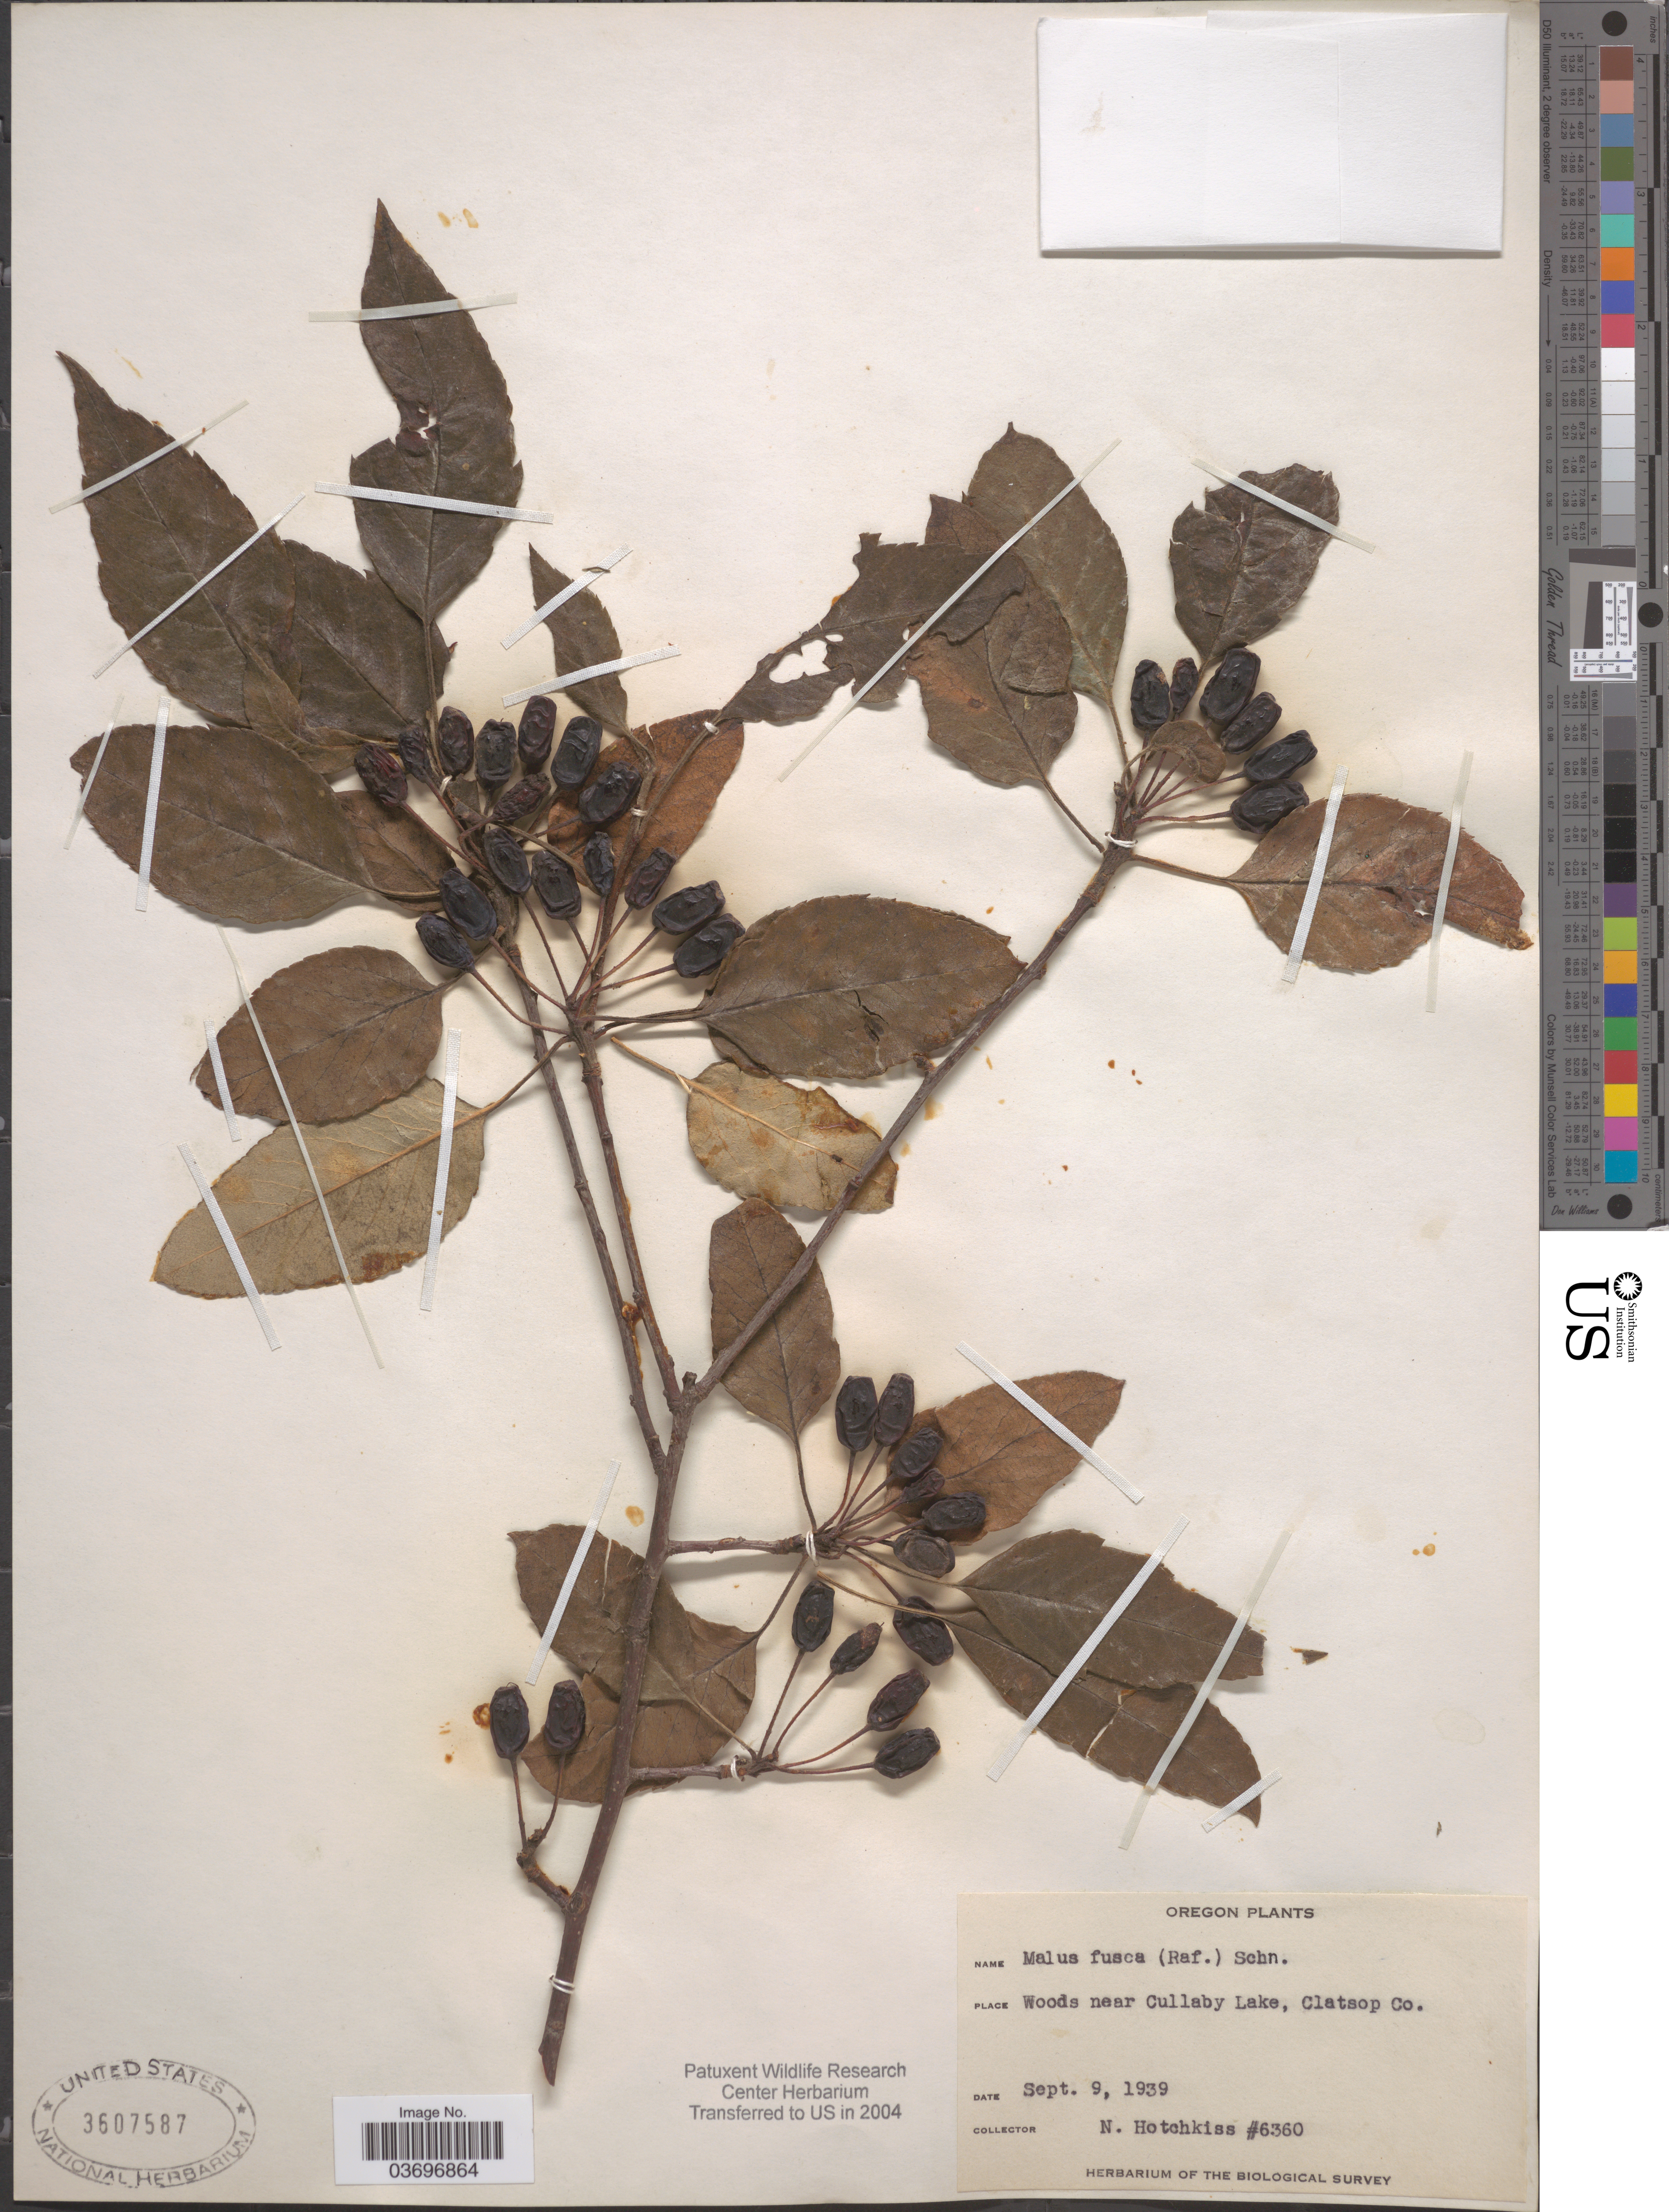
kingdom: Plantae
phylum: Tracheophyta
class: Magnoliopsida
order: Rosales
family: Rosaceae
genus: Malus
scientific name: Malus fusca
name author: (Raf.) C.K. Schneid.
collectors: N. Hotchkiss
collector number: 6360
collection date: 1939-09-09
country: United States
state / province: Oregon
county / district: Clatsop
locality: Woods near Cullaby Lake, Clatsop Co.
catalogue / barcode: US 3607587